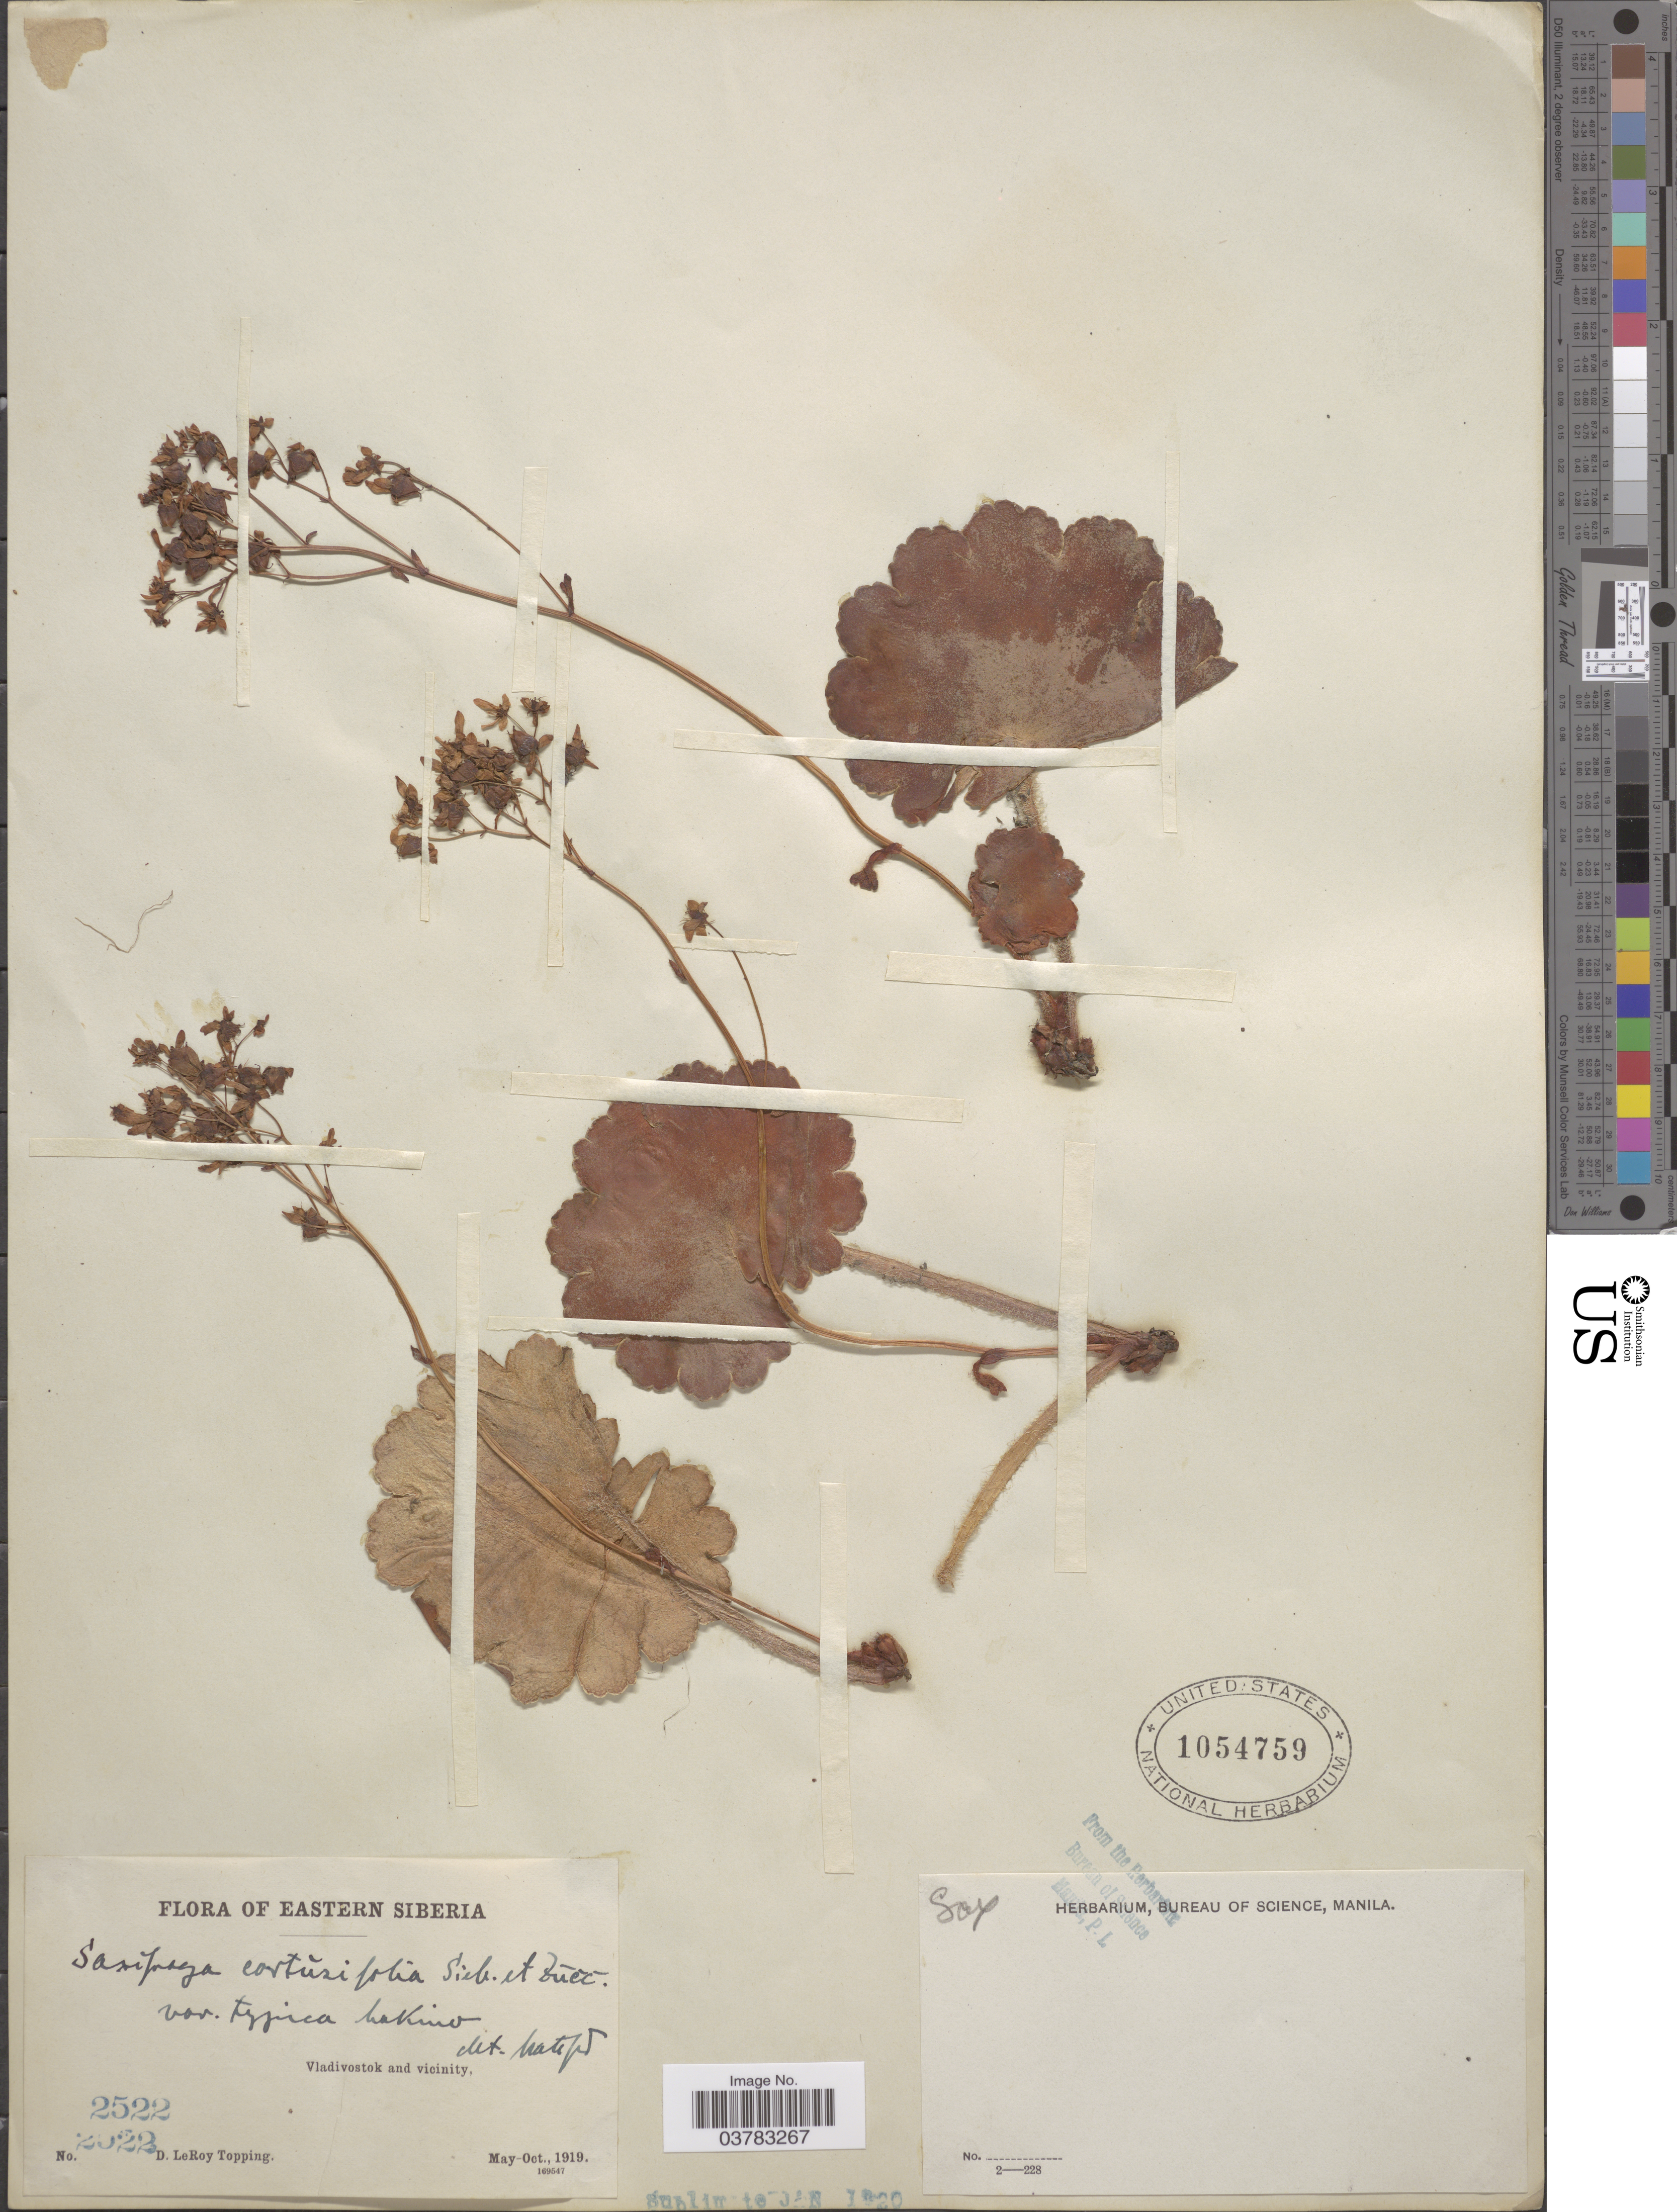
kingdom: Plantae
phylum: Tracheophyta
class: Magnoliopsida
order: Saxifragales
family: Saxifragaceae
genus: Saxifraga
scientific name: Saxifraga cortusifolia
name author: Siebold & Zucc.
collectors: D. L. Topping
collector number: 2522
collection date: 1919-05/1919-10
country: Russian Federation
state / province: Primorsky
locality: Eastern Siberia. Vladivostok and vicinity.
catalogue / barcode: US 1054759